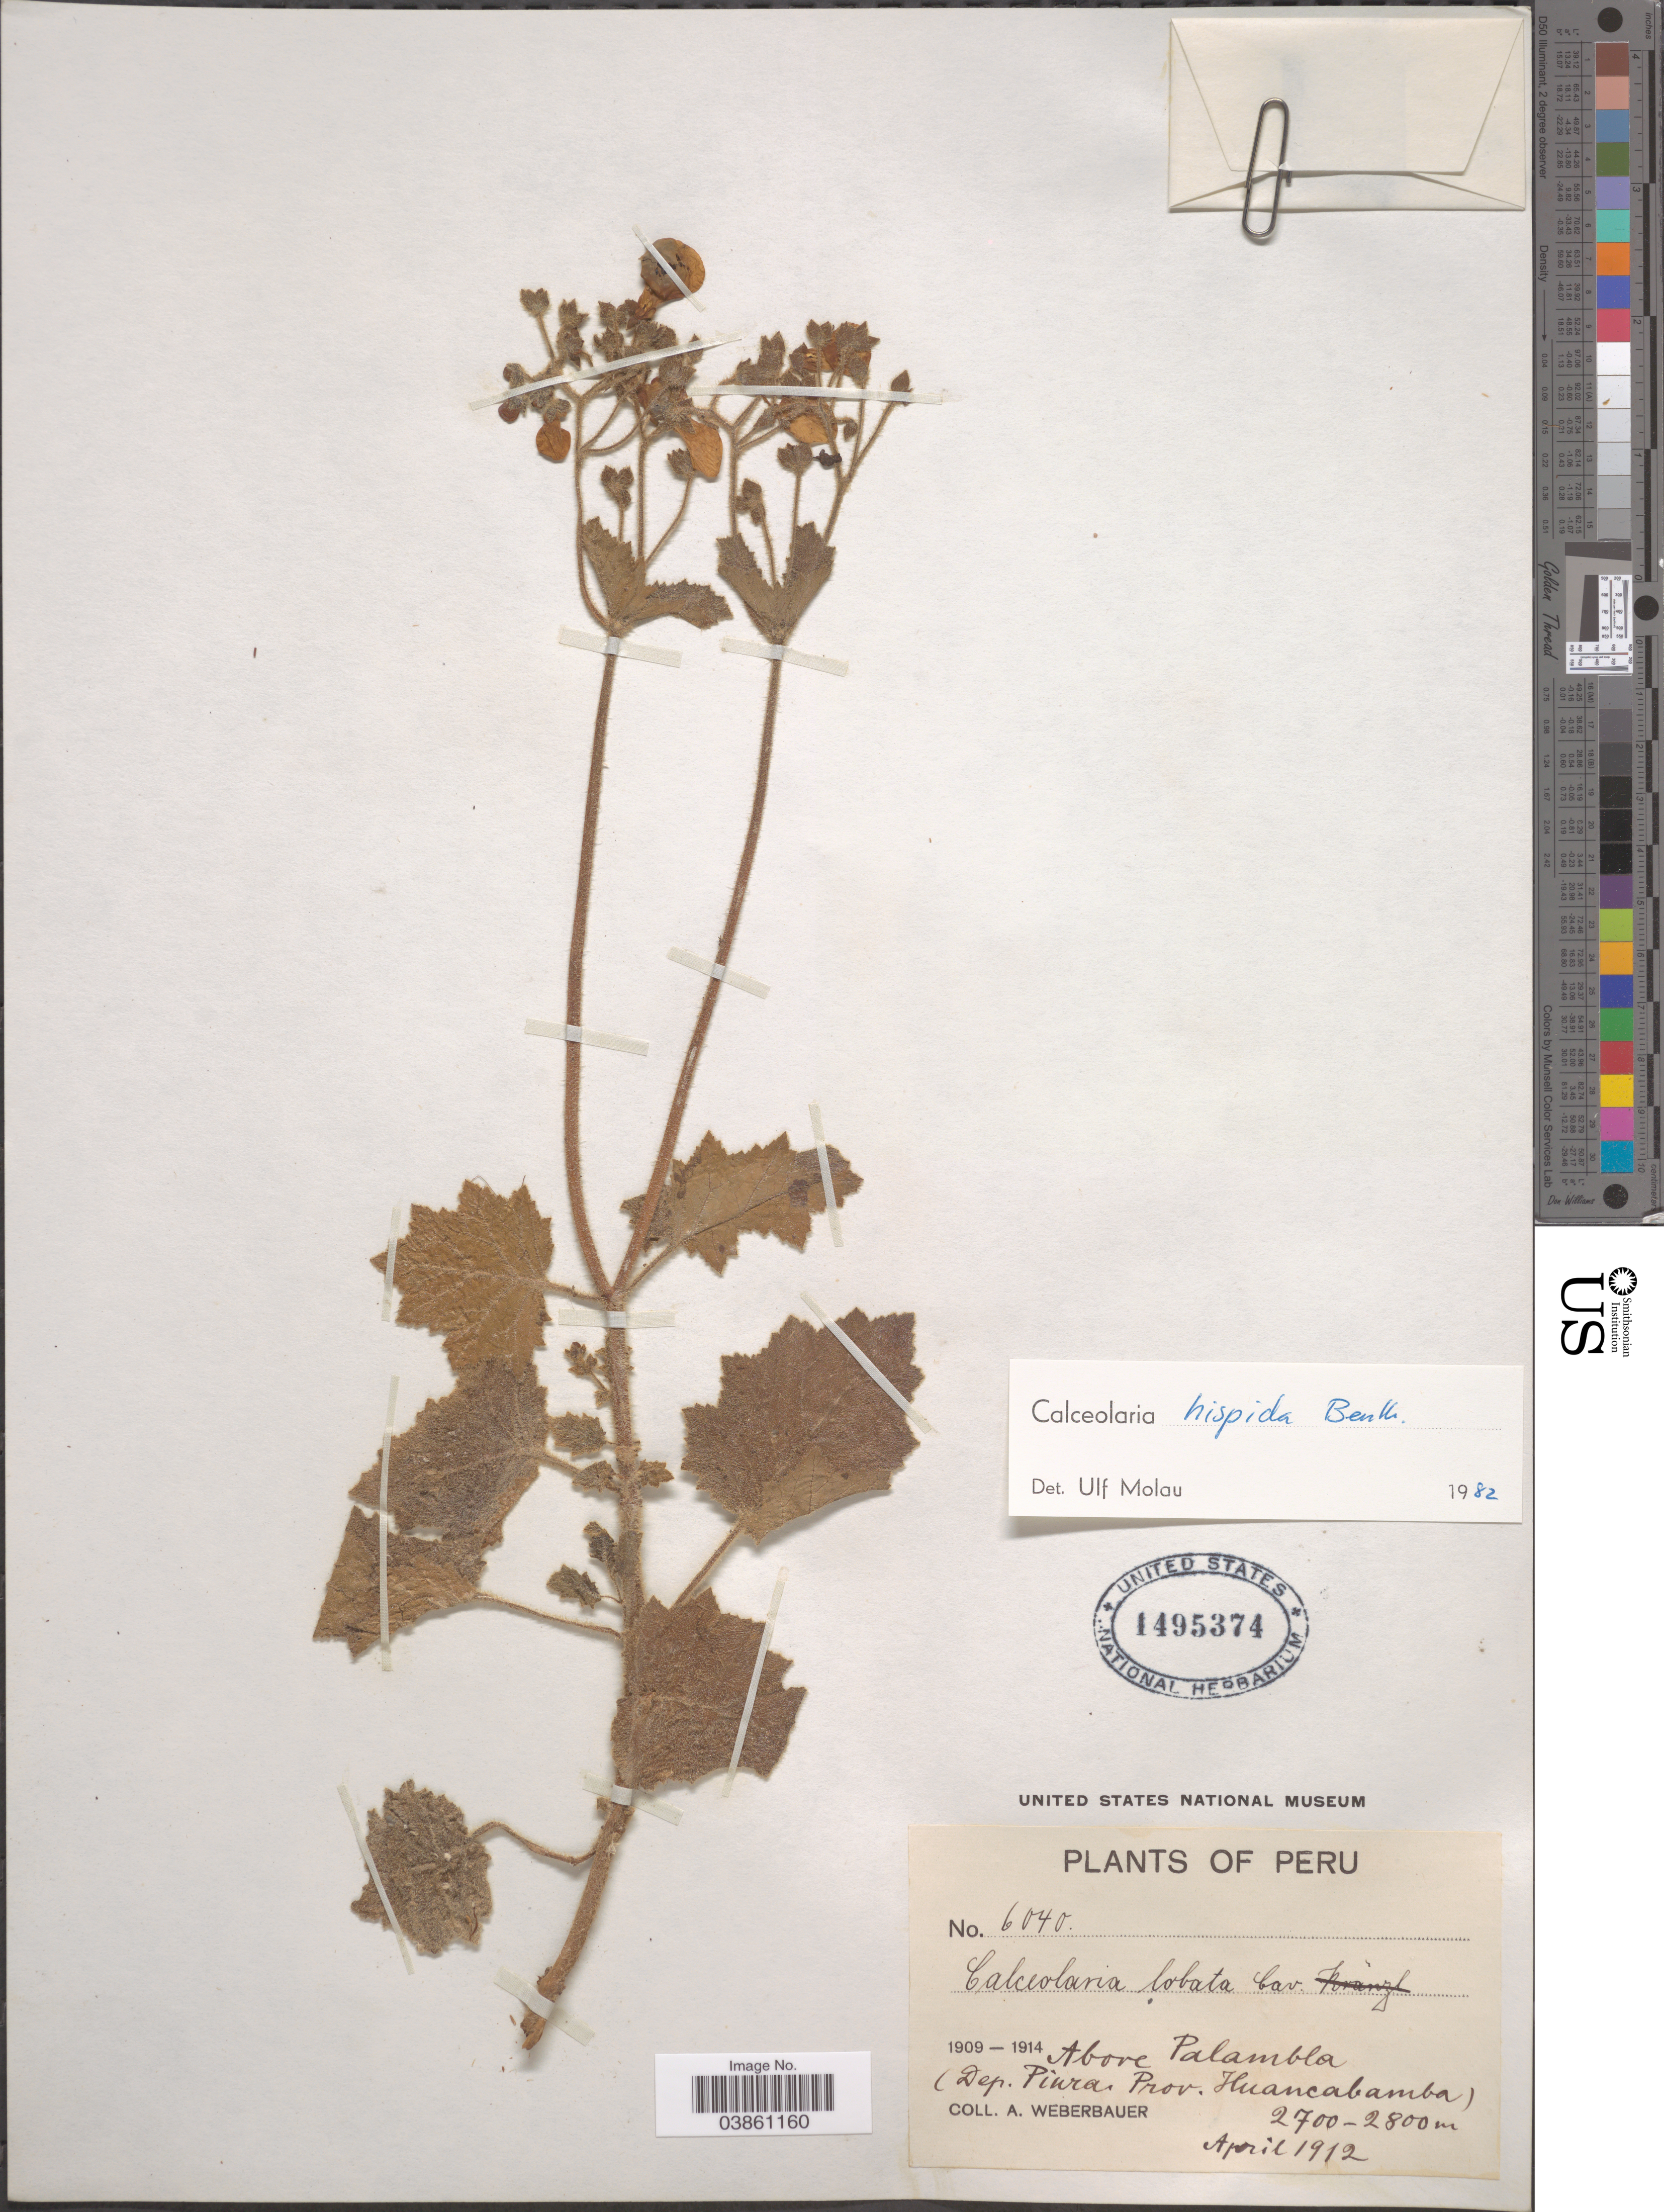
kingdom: Plantae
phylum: Tracheophyta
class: Magnoliopsida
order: Lamiales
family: Calceolariaceae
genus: Calceolaria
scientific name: Calceolaria hispida subsp. hispida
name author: Benth.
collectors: A. Weberbauer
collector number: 6040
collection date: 1912-04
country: Peru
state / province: Piura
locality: Above Palambla. (Dep. Piura. Prov. Huancabamba).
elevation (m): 2700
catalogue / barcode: US 1495374